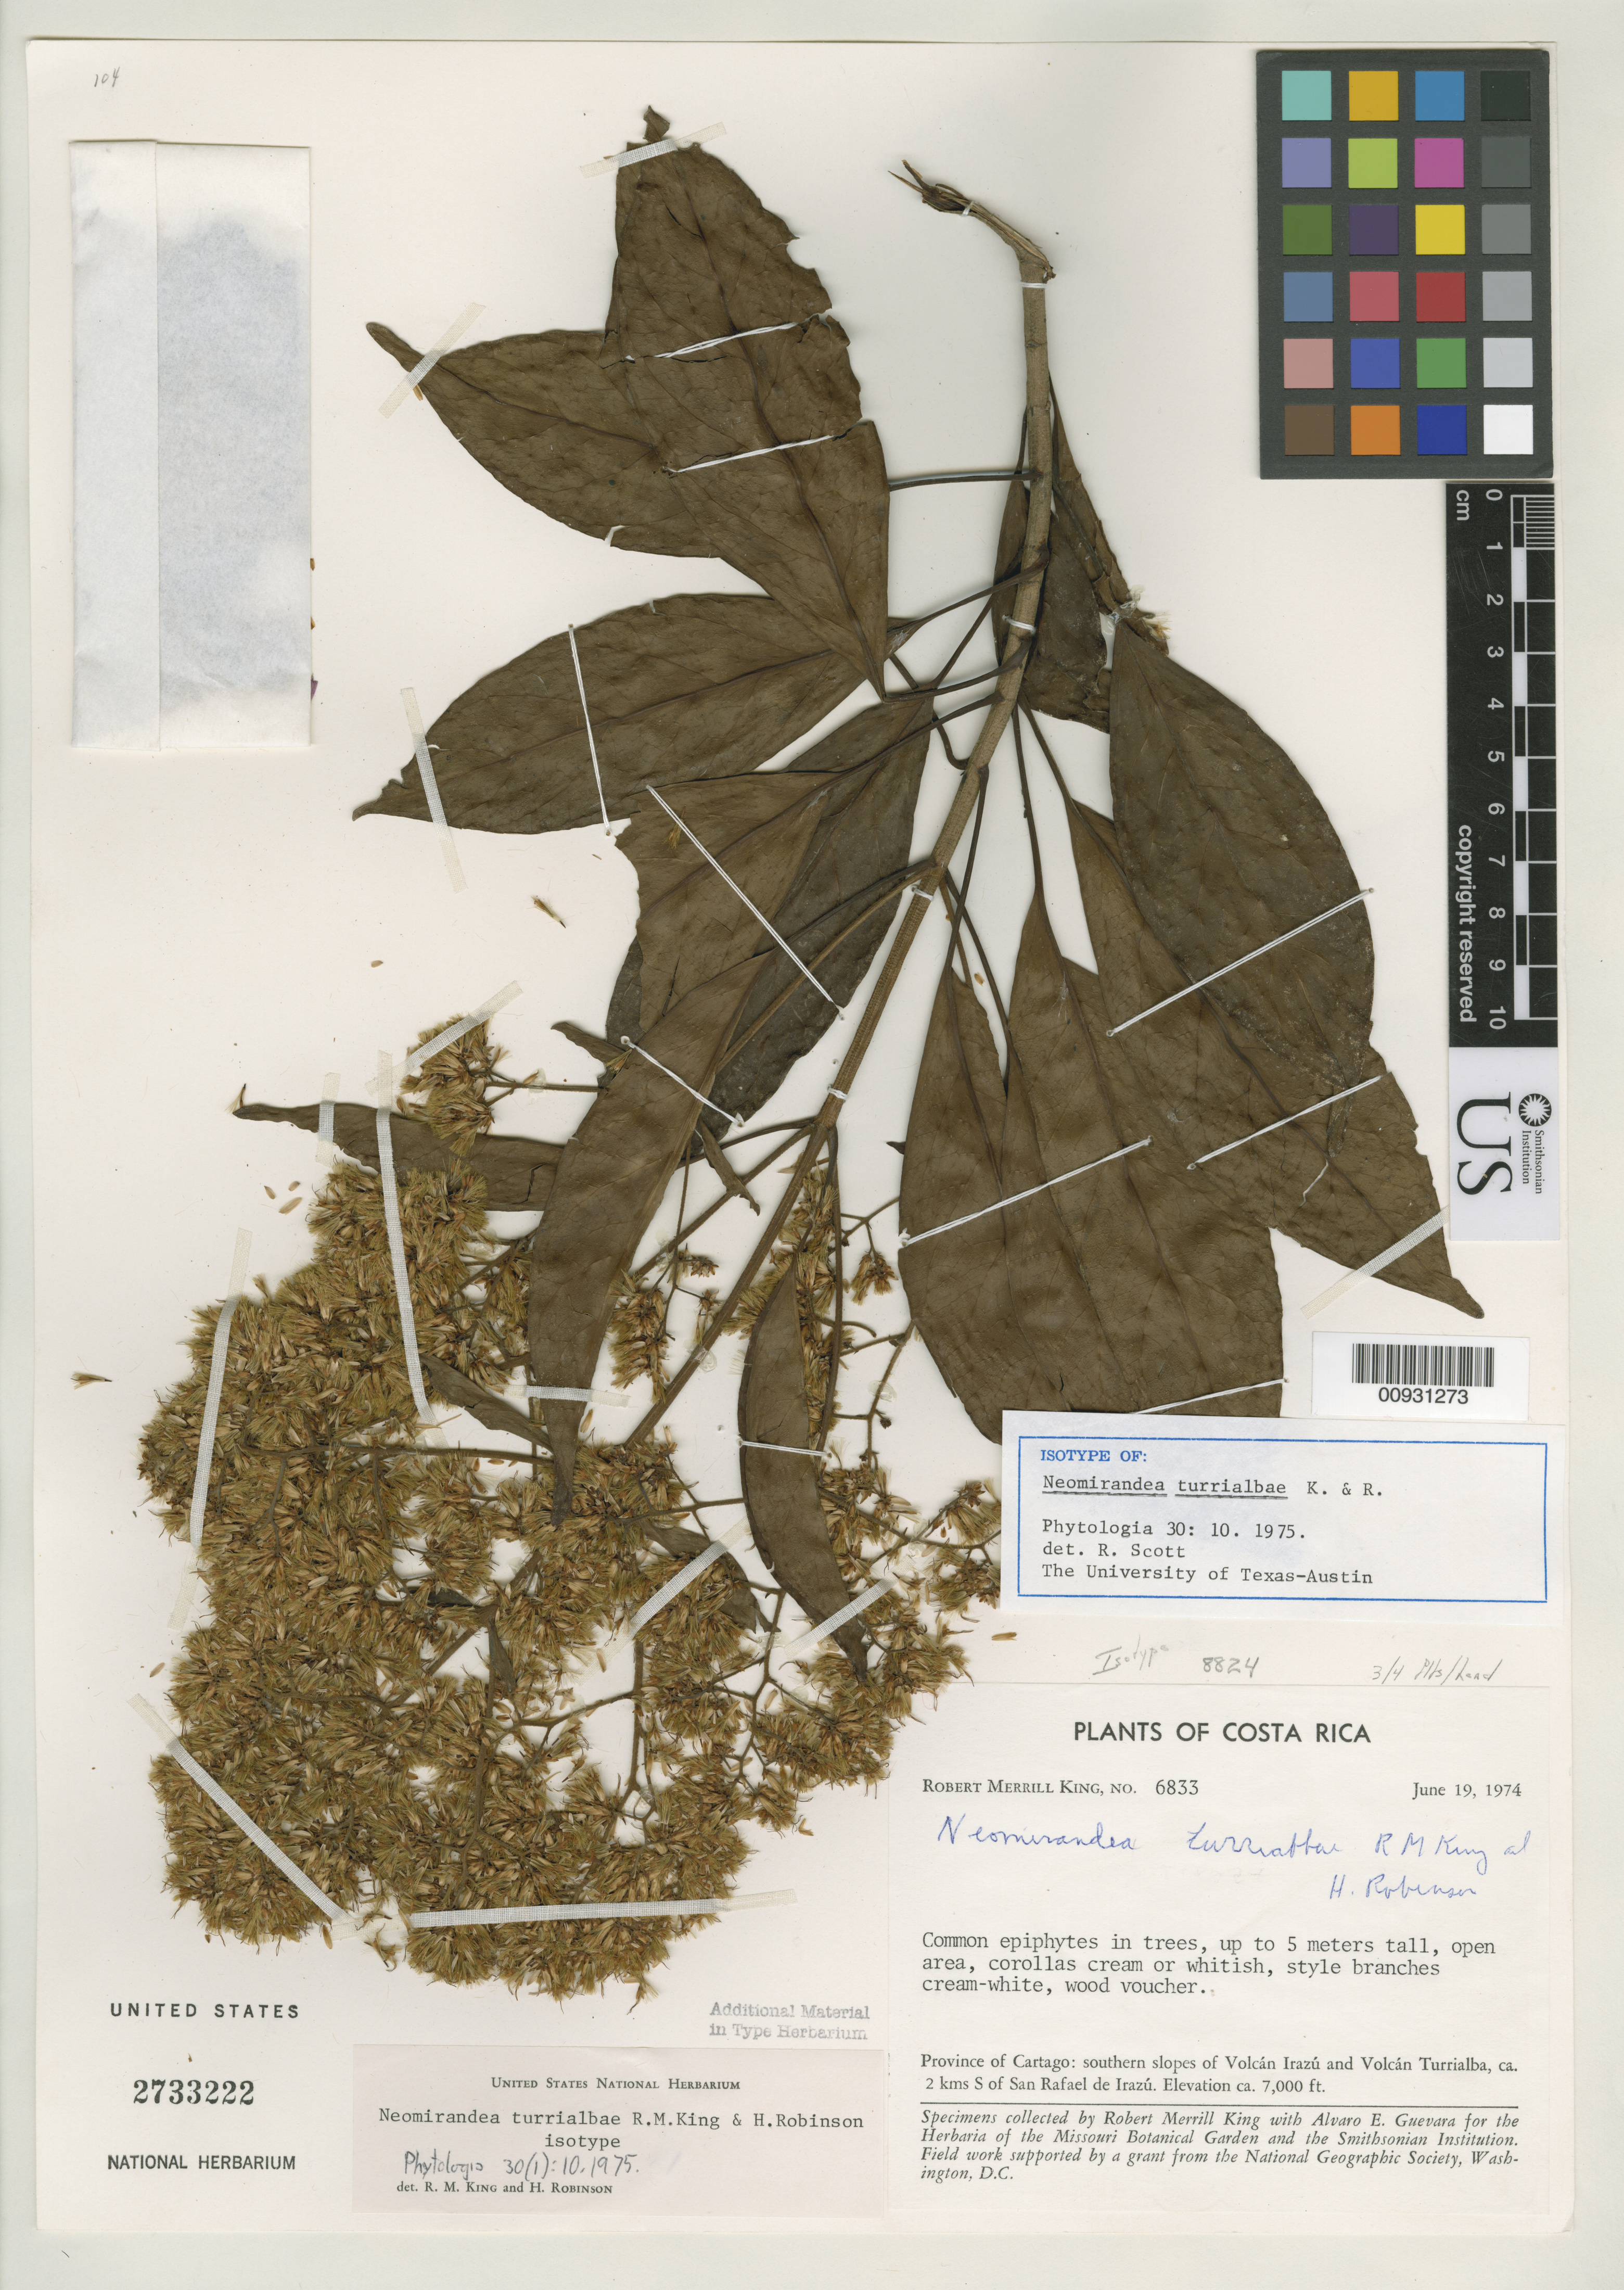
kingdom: Plantae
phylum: Tracheophyta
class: Magnoliopsida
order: Asterales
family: Asteraceae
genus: Neomirandea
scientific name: Neomirandea turrialbae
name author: R.M. King & H. Rob.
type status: Isotype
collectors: R. M. King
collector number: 6833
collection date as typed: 19 Jun 1974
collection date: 1974-06-19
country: Costa Rica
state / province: Cartago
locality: Southern slopes of Volcán Irazú and Volcán Turrialba, ca. 2 kms S of San Rafael de Irazú.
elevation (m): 2134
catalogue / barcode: US 2733222